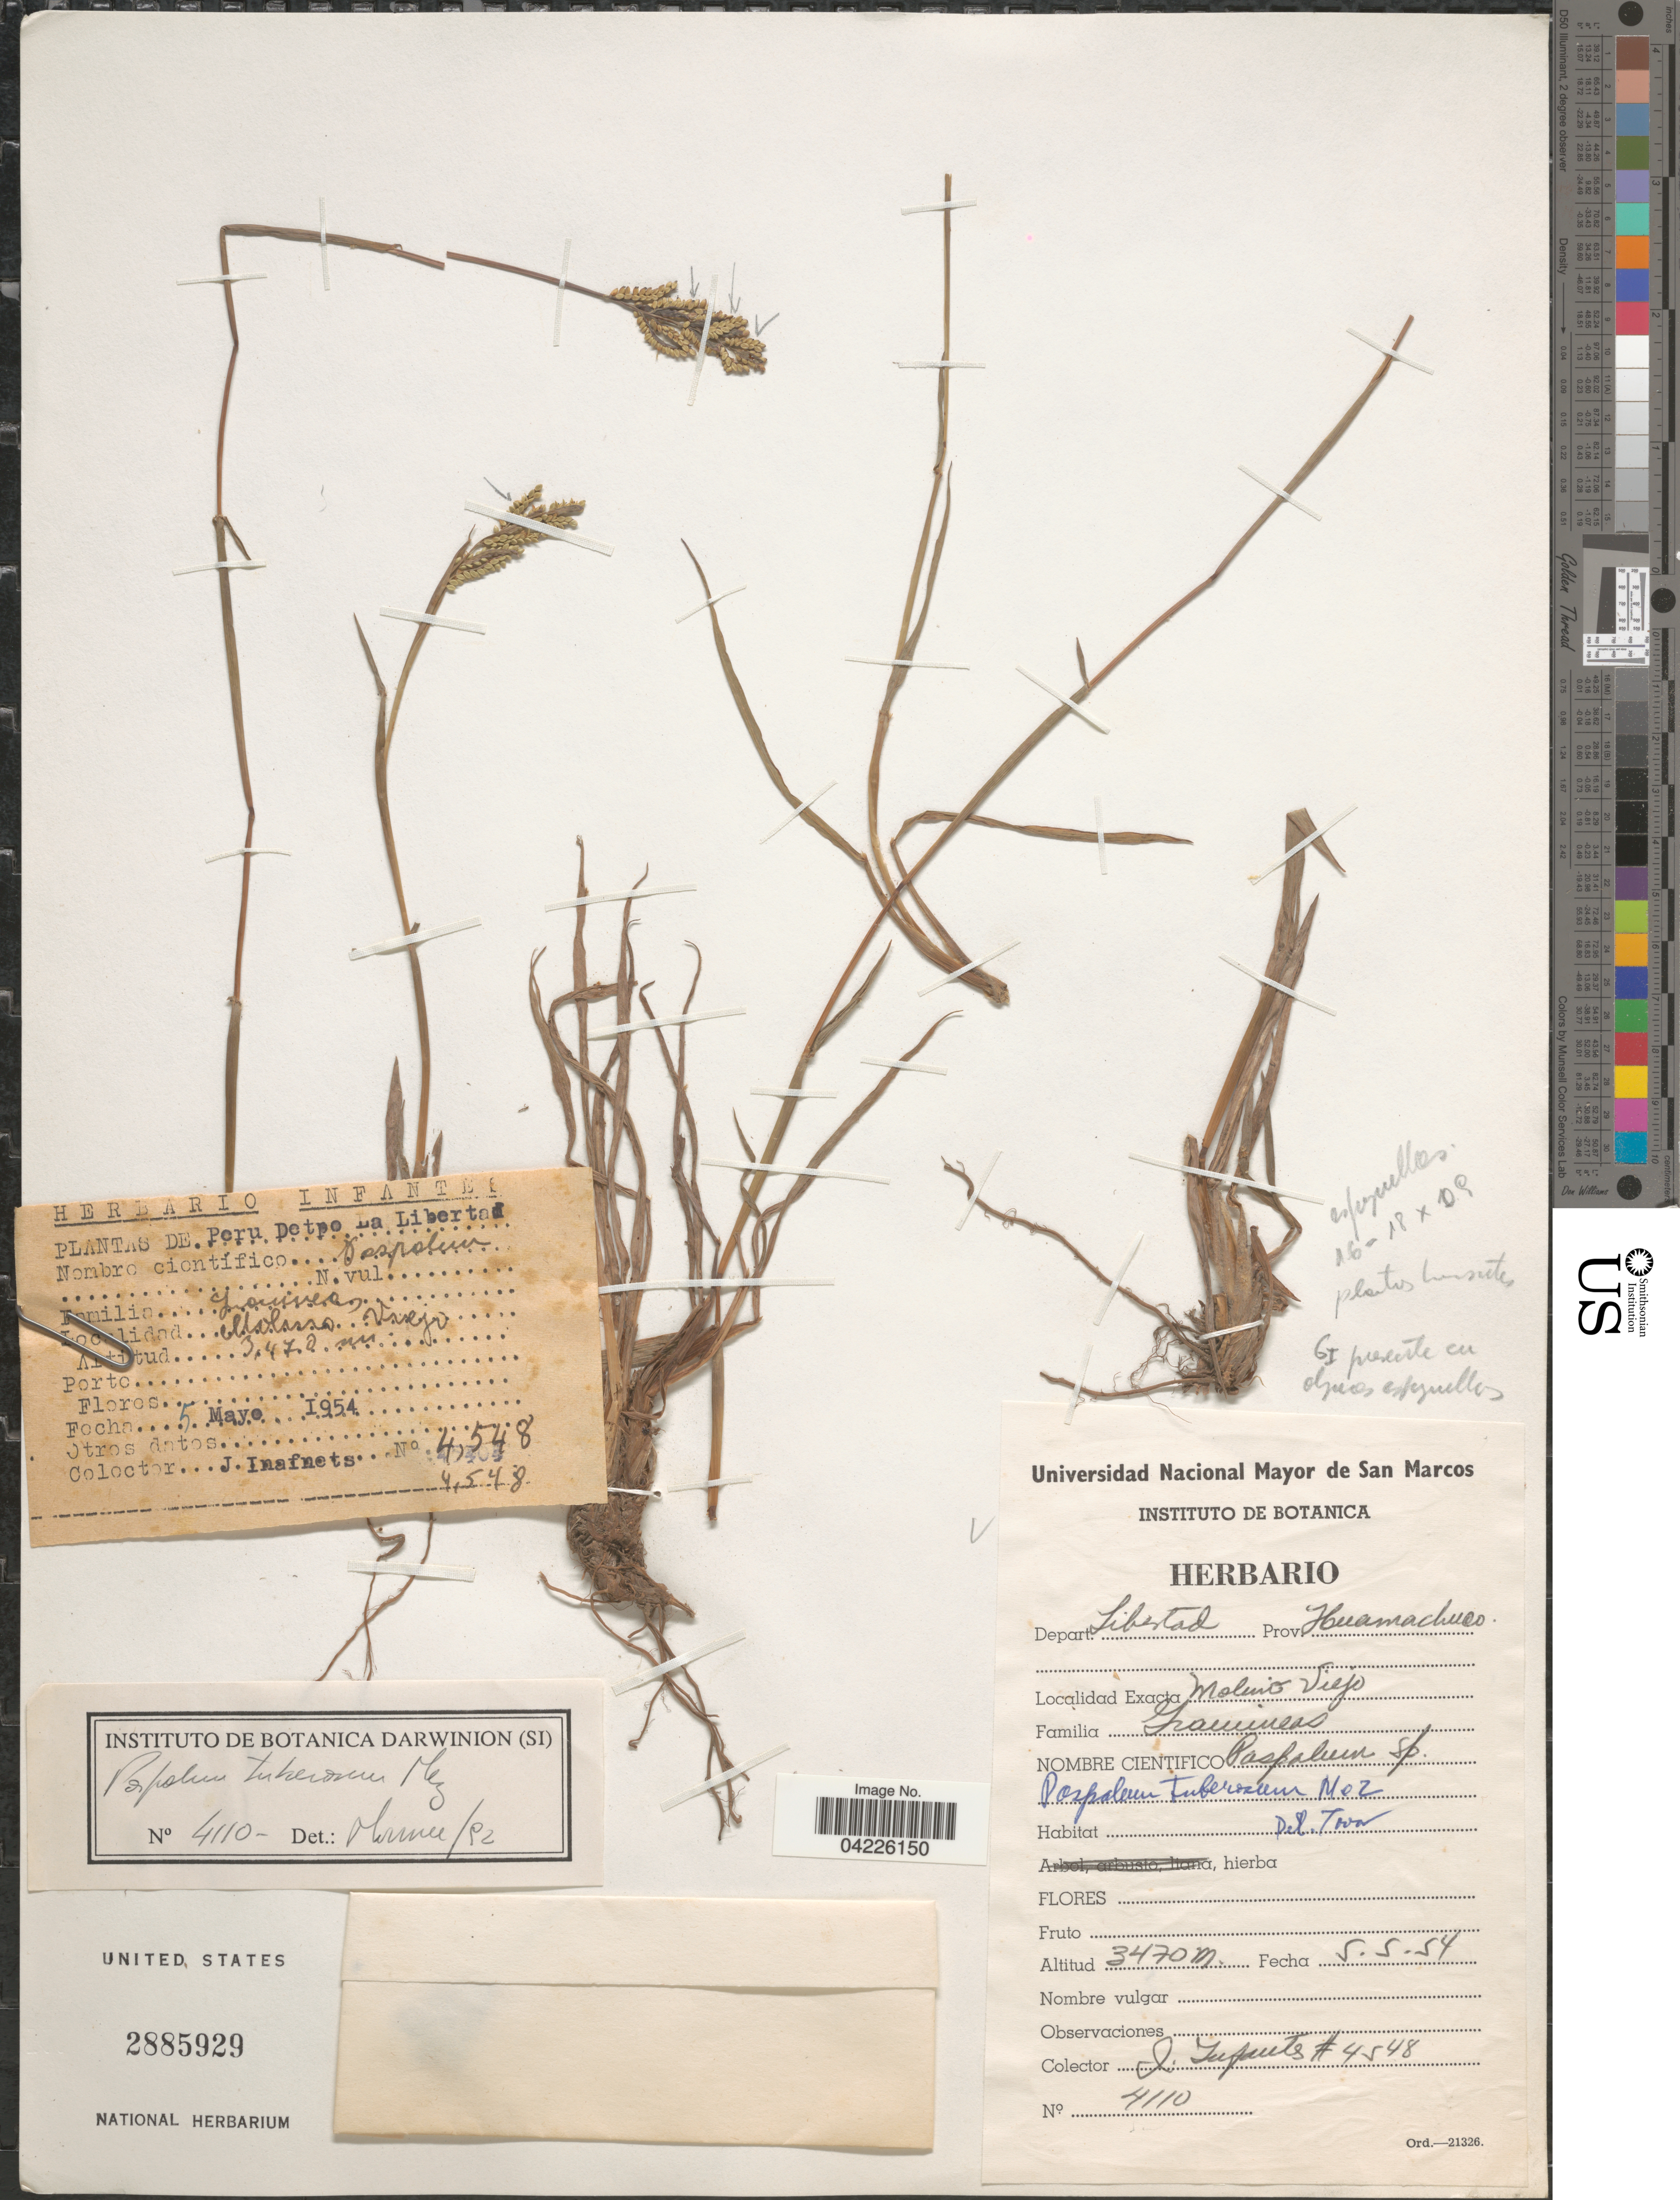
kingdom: Plantae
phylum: Tracheophyta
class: Liliopsida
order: Poales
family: Poaceae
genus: Paspalum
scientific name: Paspalum tuberosum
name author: Mez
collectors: J. Inafnets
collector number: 4548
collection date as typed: Transcribed d/m/y: 5/5/54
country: Peru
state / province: La Libertad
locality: Depart. Libertad. Prov. Huamachuco. Molino Viejo.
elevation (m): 3470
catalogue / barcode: US 2885929